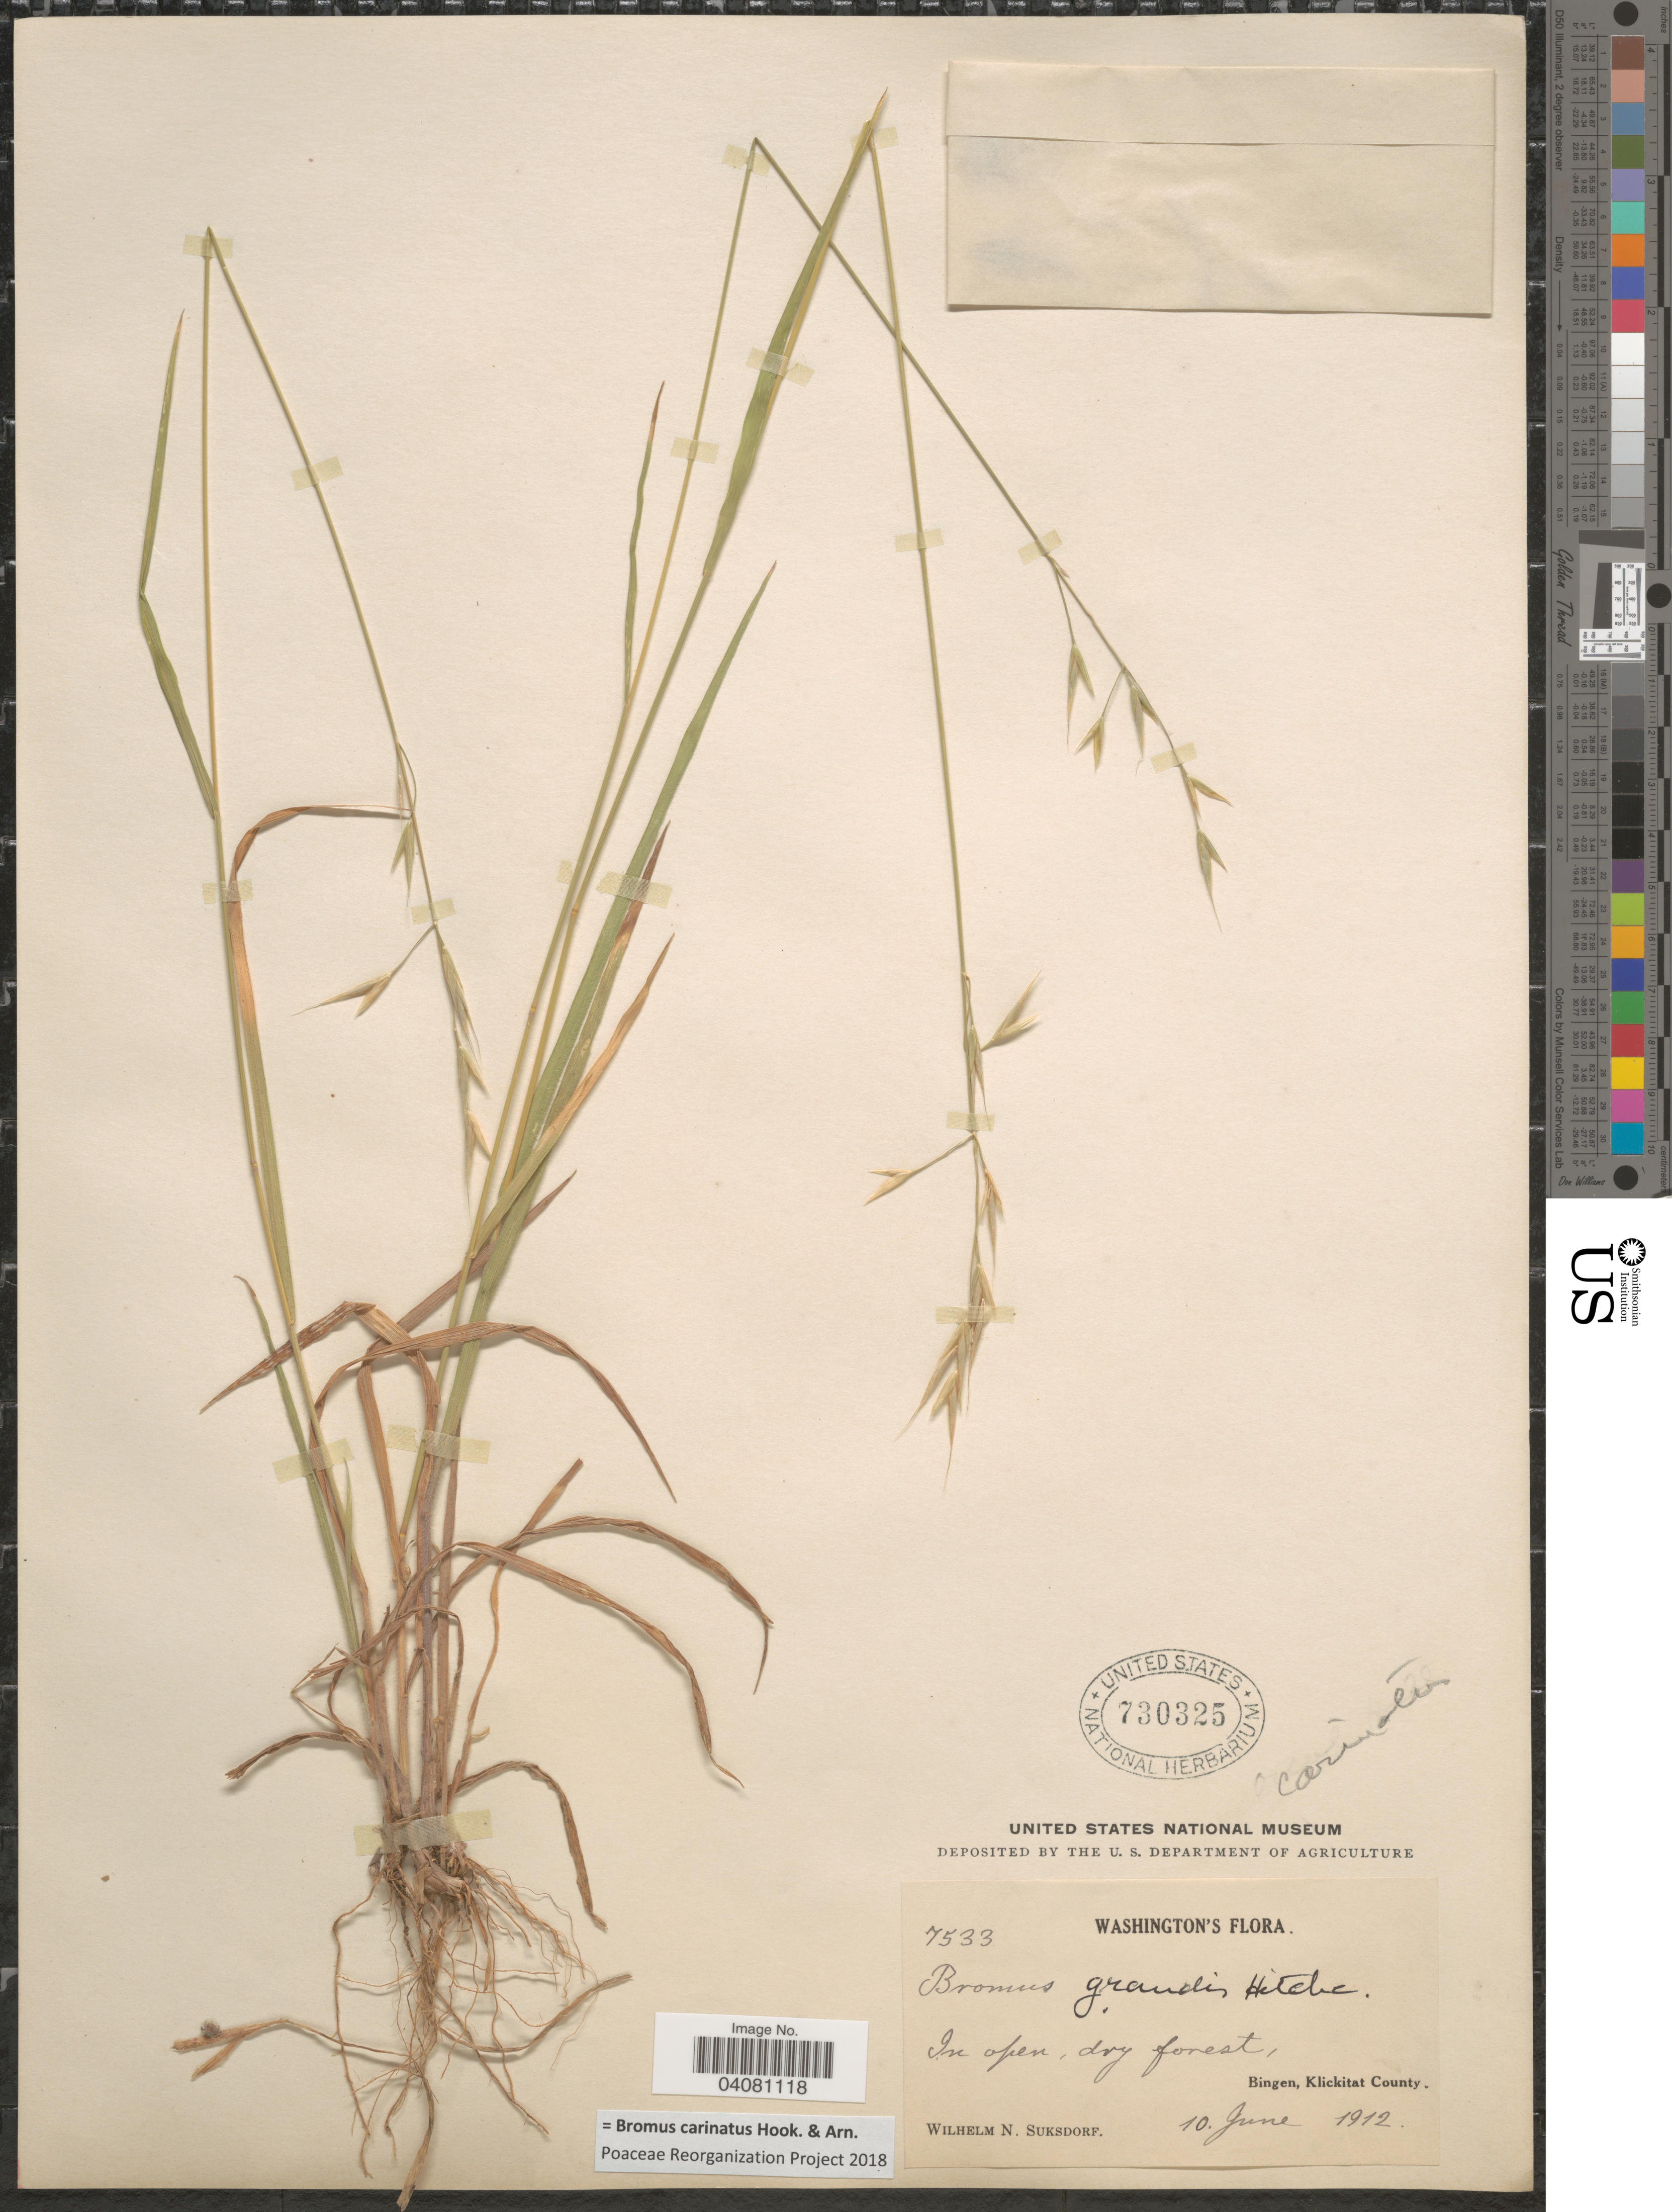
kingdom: Plantae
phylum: Tracheophyta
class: Liliopsida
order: Poales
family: Poaceae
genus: Bromus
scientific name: Bromus carinatus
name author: Hook. & Arn.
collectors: W. N. Suksdorf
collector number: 7533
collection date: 1912-06-10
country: United States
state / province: Washington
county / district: Klickitat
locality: In open, dry forest, Bingen, Klickitat County.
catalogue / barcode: US 730325